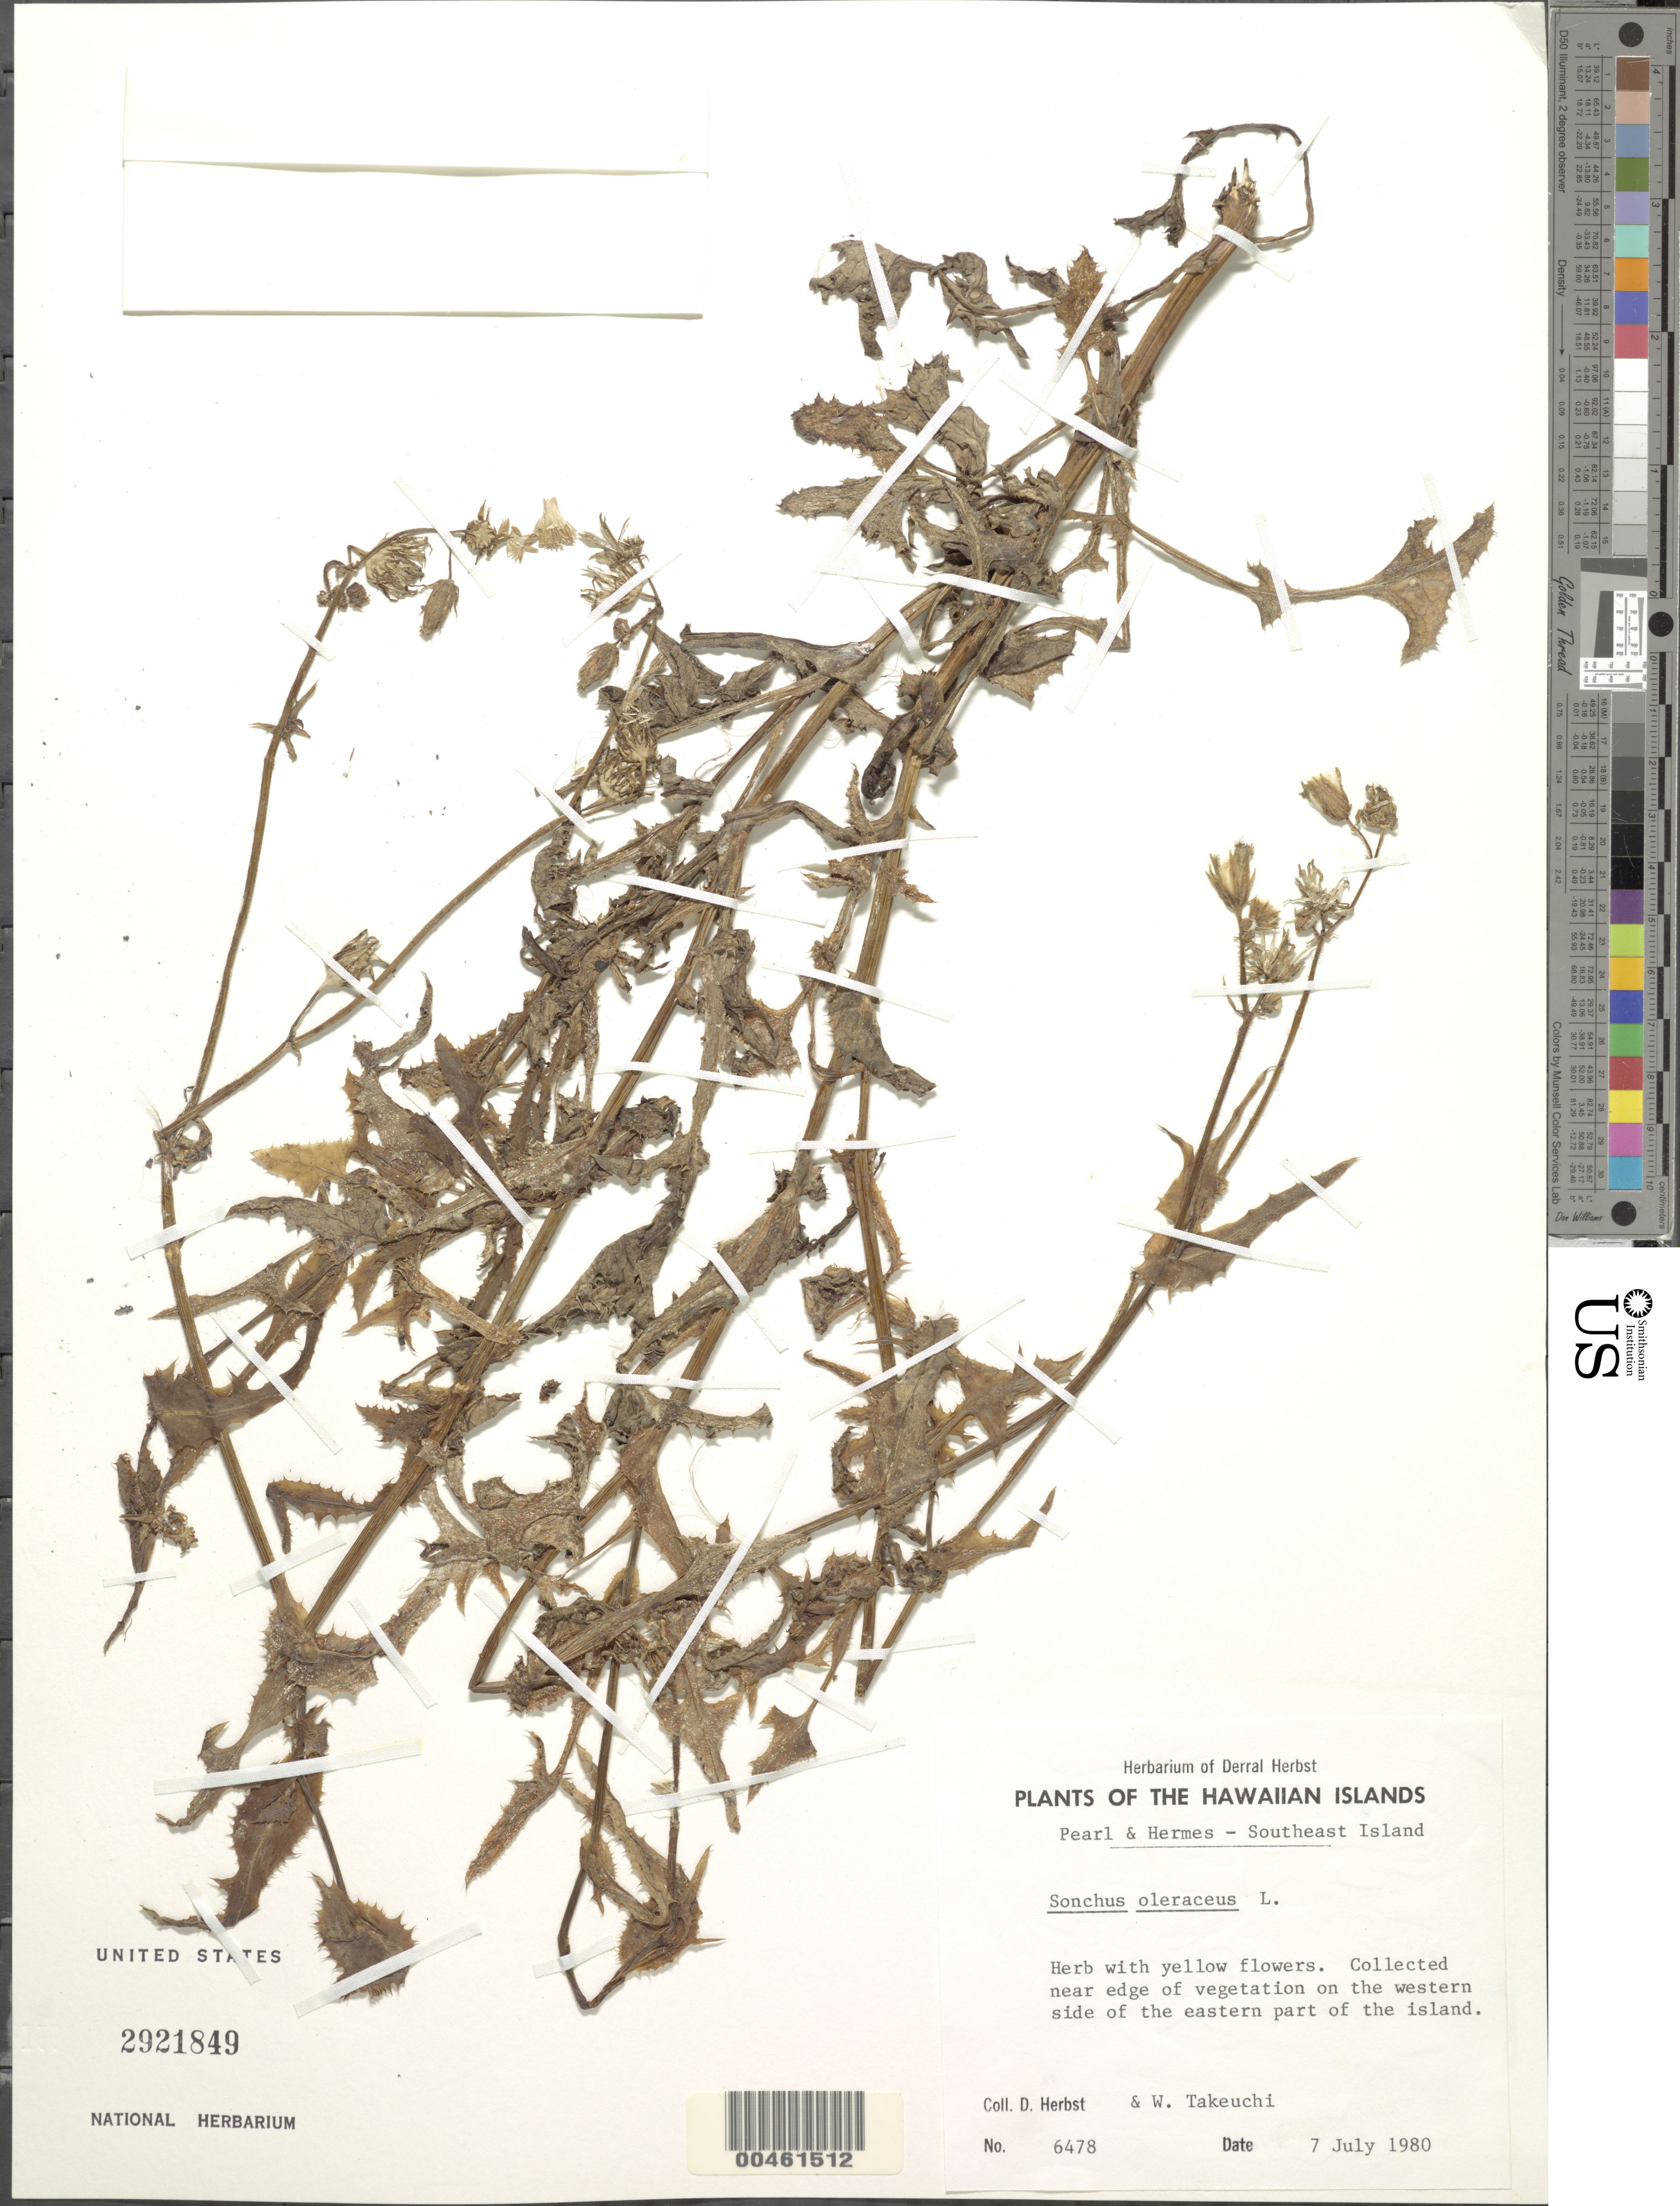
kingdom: Plantae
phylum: Tracheophyta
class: Magnoliopsida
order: Asterales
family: Asteraceae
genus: Sonchus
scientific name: Sonchus oleraceus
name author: L.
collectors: D. R. Herbst & W. N. Takeuchi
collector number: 6478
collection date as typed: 7 Jul 1980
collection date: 1980-07-07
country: United States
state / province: Hawaii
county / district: Honolulu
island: Pearl and Hermes Atoll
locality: Pearl & Hermes - Southeast Islet, near edge of vegetation on the western side of the eastern part of the island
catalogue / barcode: US 2921849